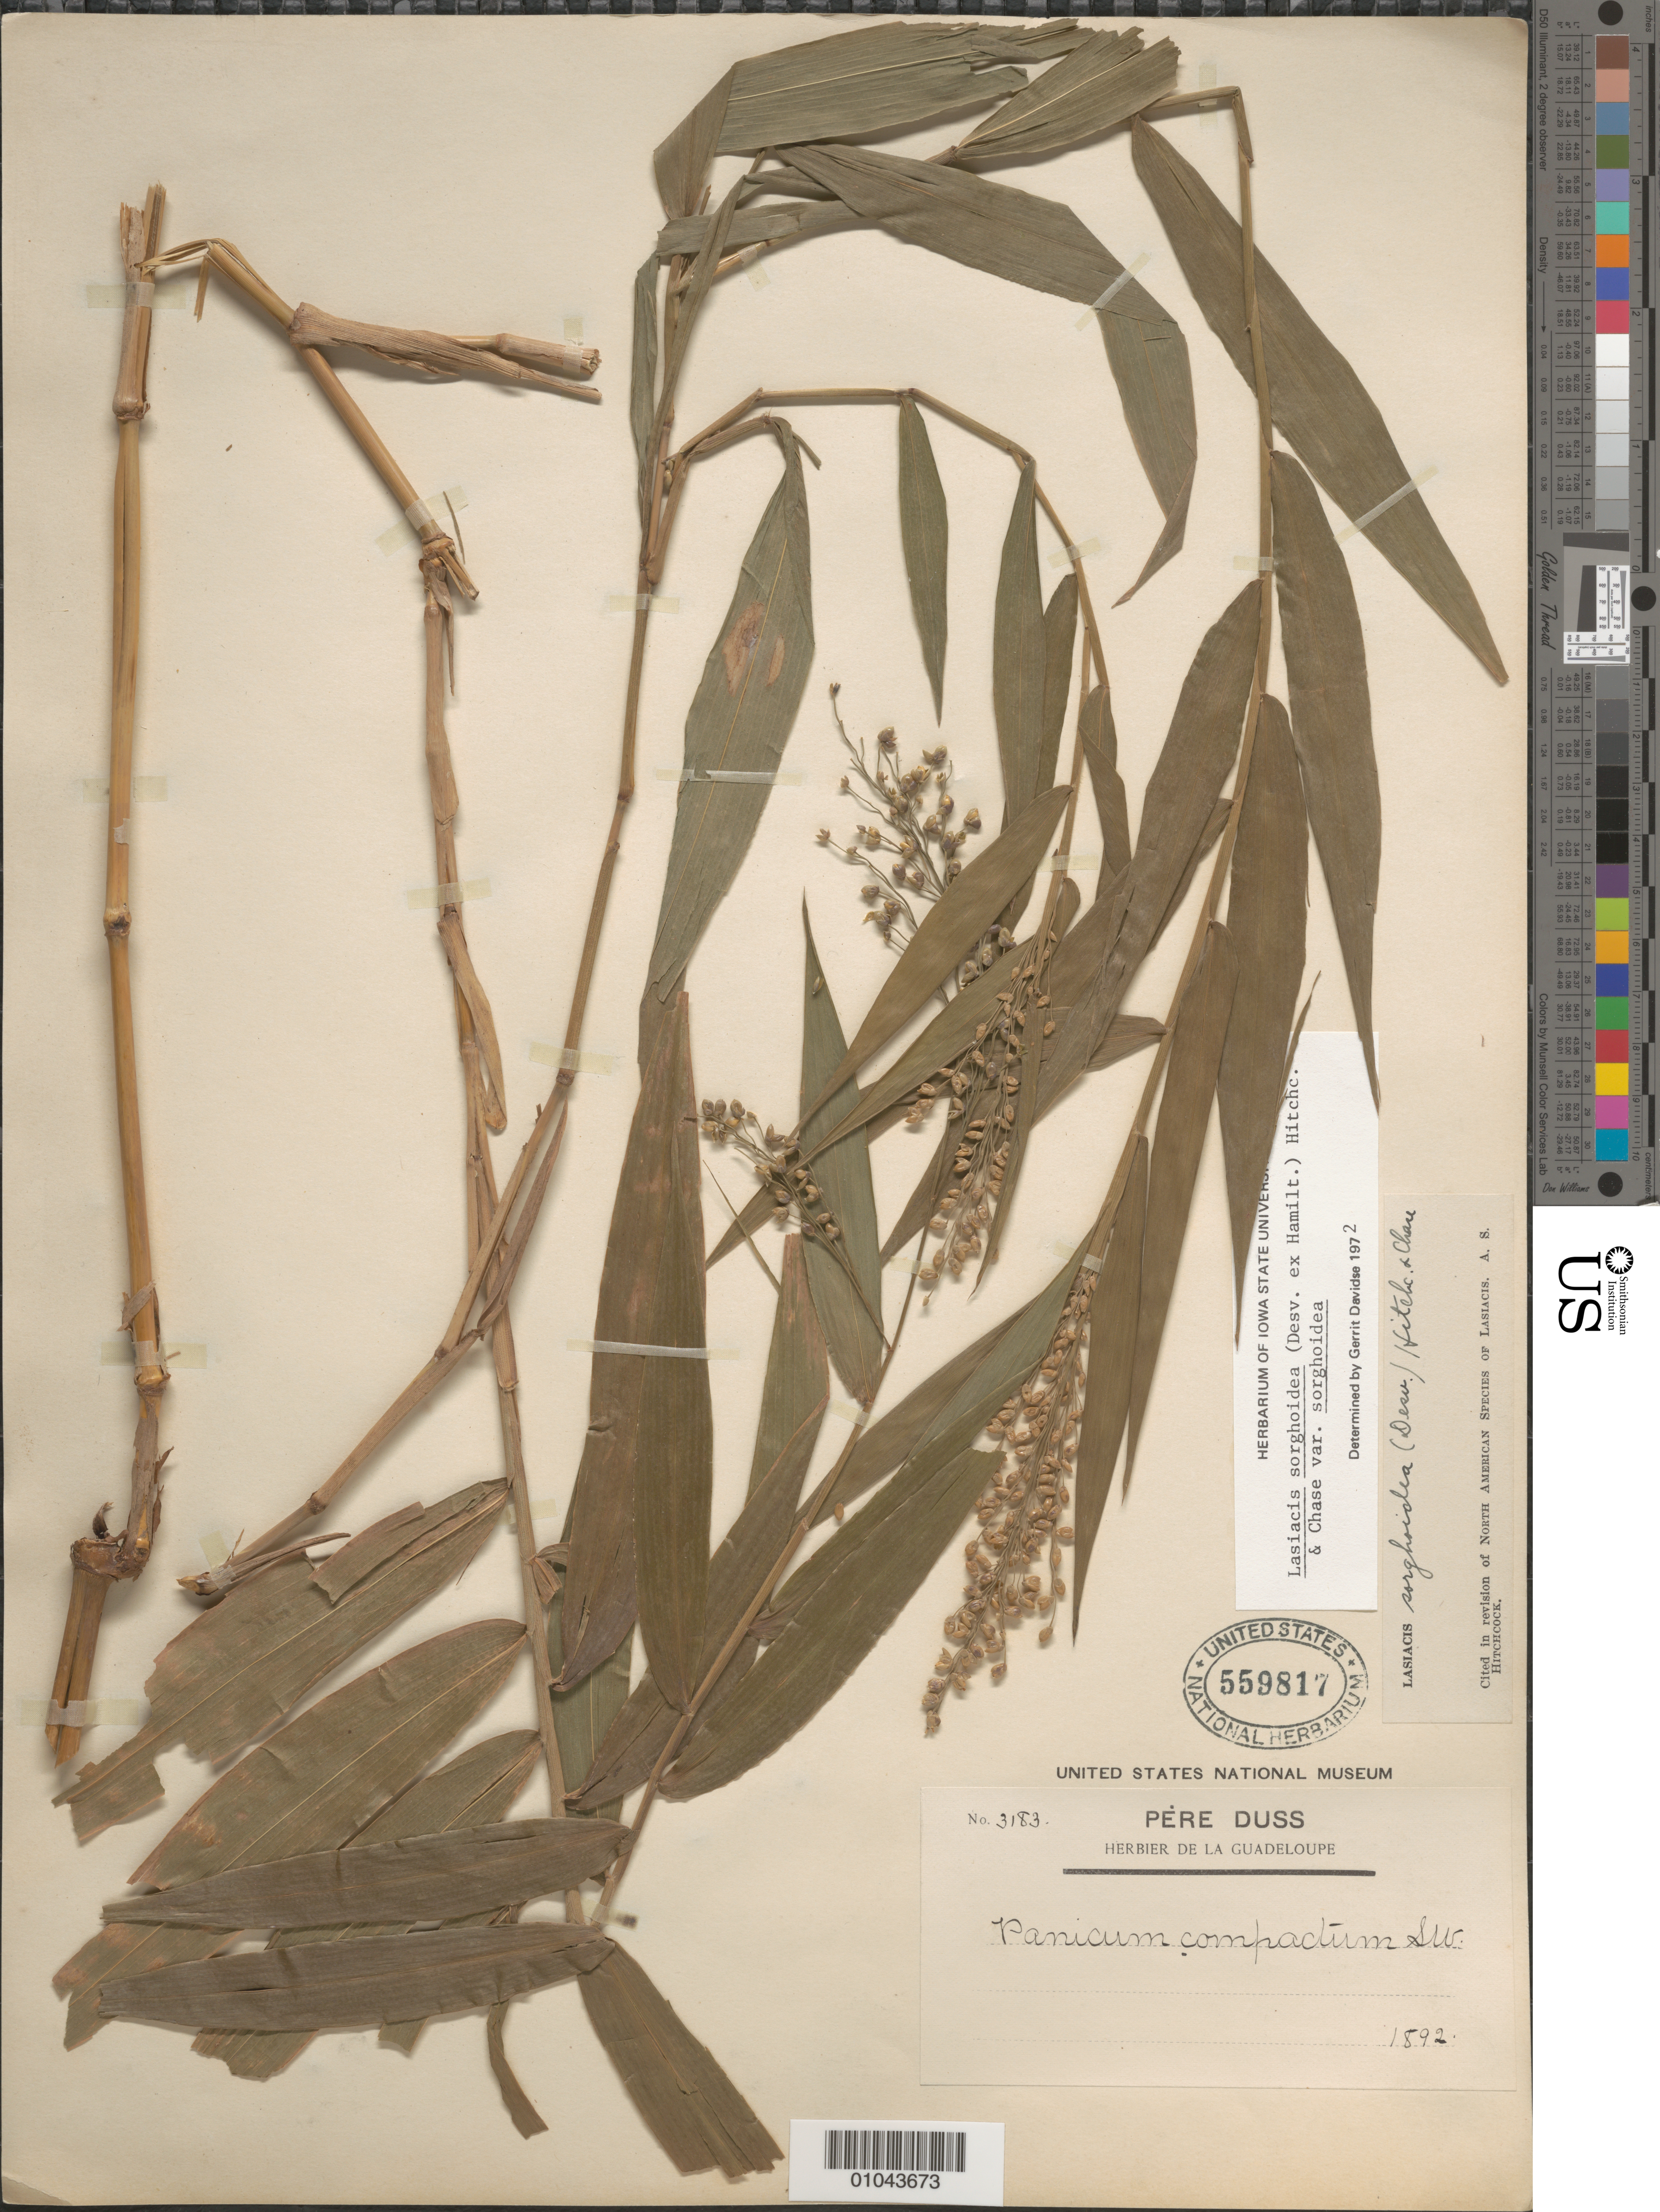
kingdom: Plantae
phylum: Tracheophyta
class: Liliopsida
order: Poales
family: Poaceae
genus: Lasiacis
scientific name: Lasiacis sorghoidea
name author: (Desv. ex Ham.) Hitchc. & Chase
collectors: Père Duss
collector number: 3183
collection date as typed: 01 Jan 1892 to 31 Dec 1892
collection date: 1892-01-01/1892-12-31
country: Guadeloupe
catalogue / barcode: US 559817